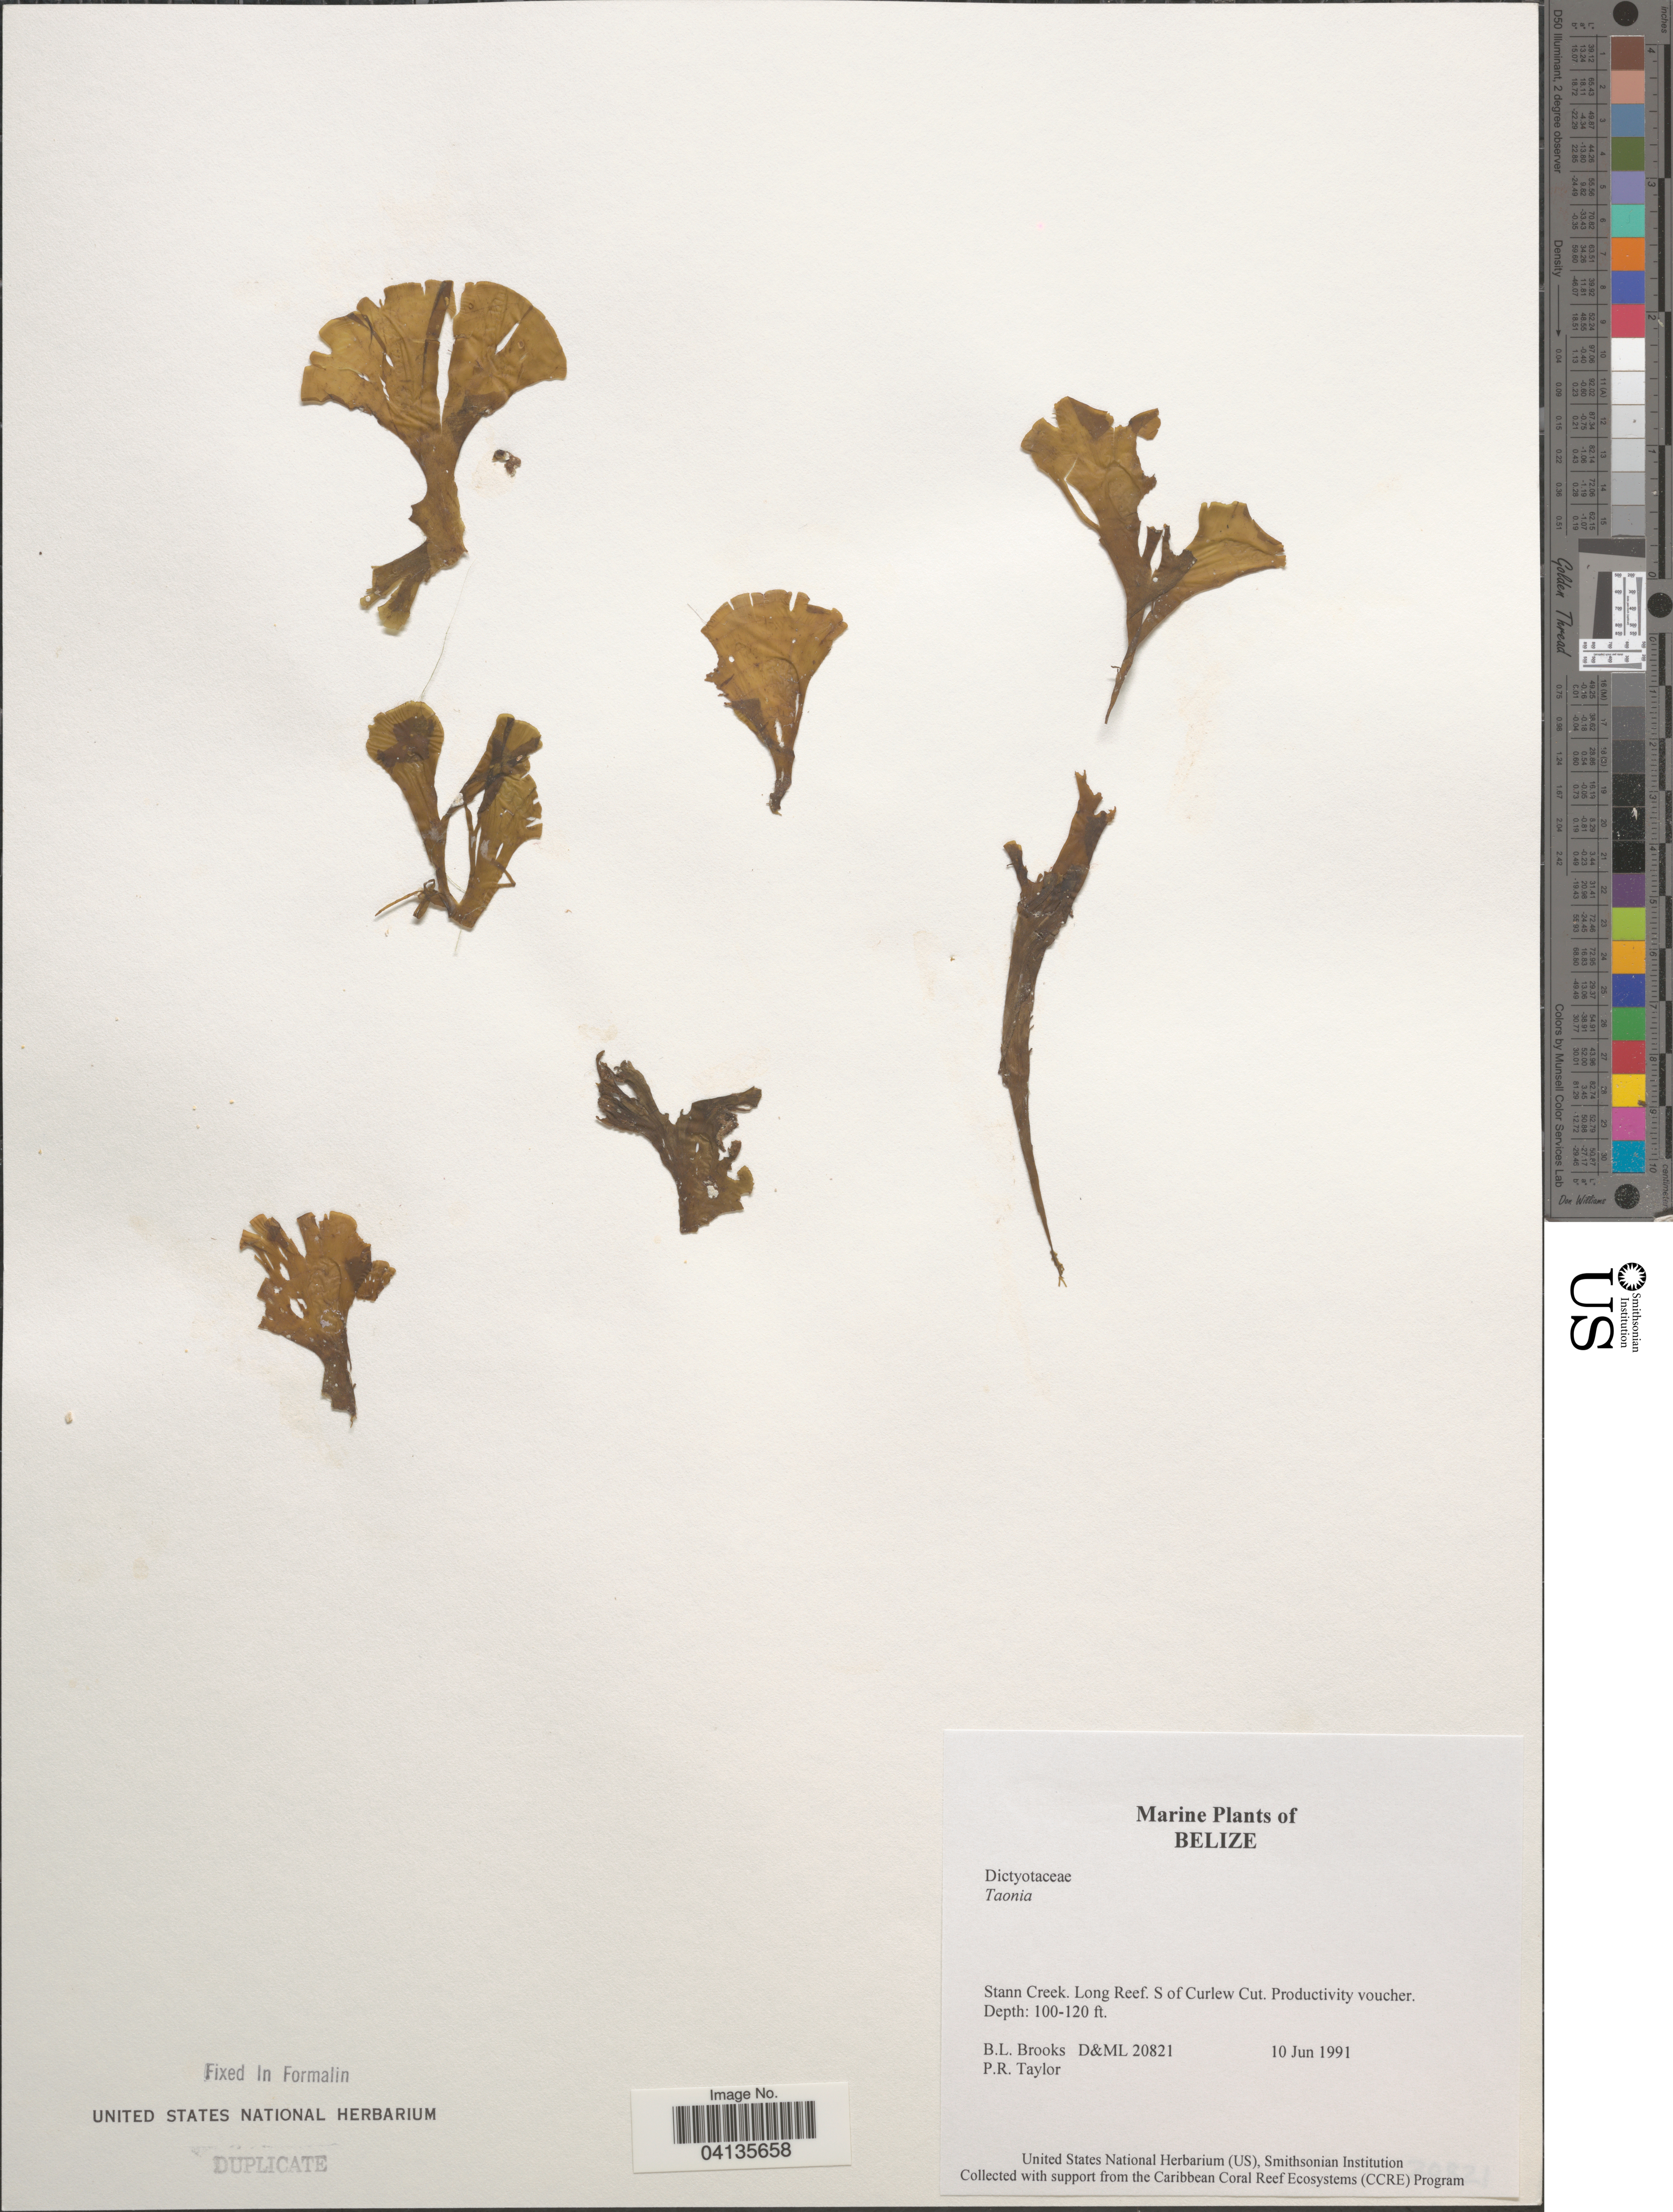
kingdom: Chromista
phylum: Ochrophyta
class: Phaeophyceae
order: Dictyotales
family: Dictyotaceae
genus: Taonia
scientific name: Taonia sp.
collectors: B. Brooks & P. R. Taylor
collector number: D&ML20821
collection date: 1991-06-10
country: Belize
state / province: Stann Creek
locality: Long Reef. S of Curlew Cut. Productivity voucher.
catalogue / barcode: US 238494